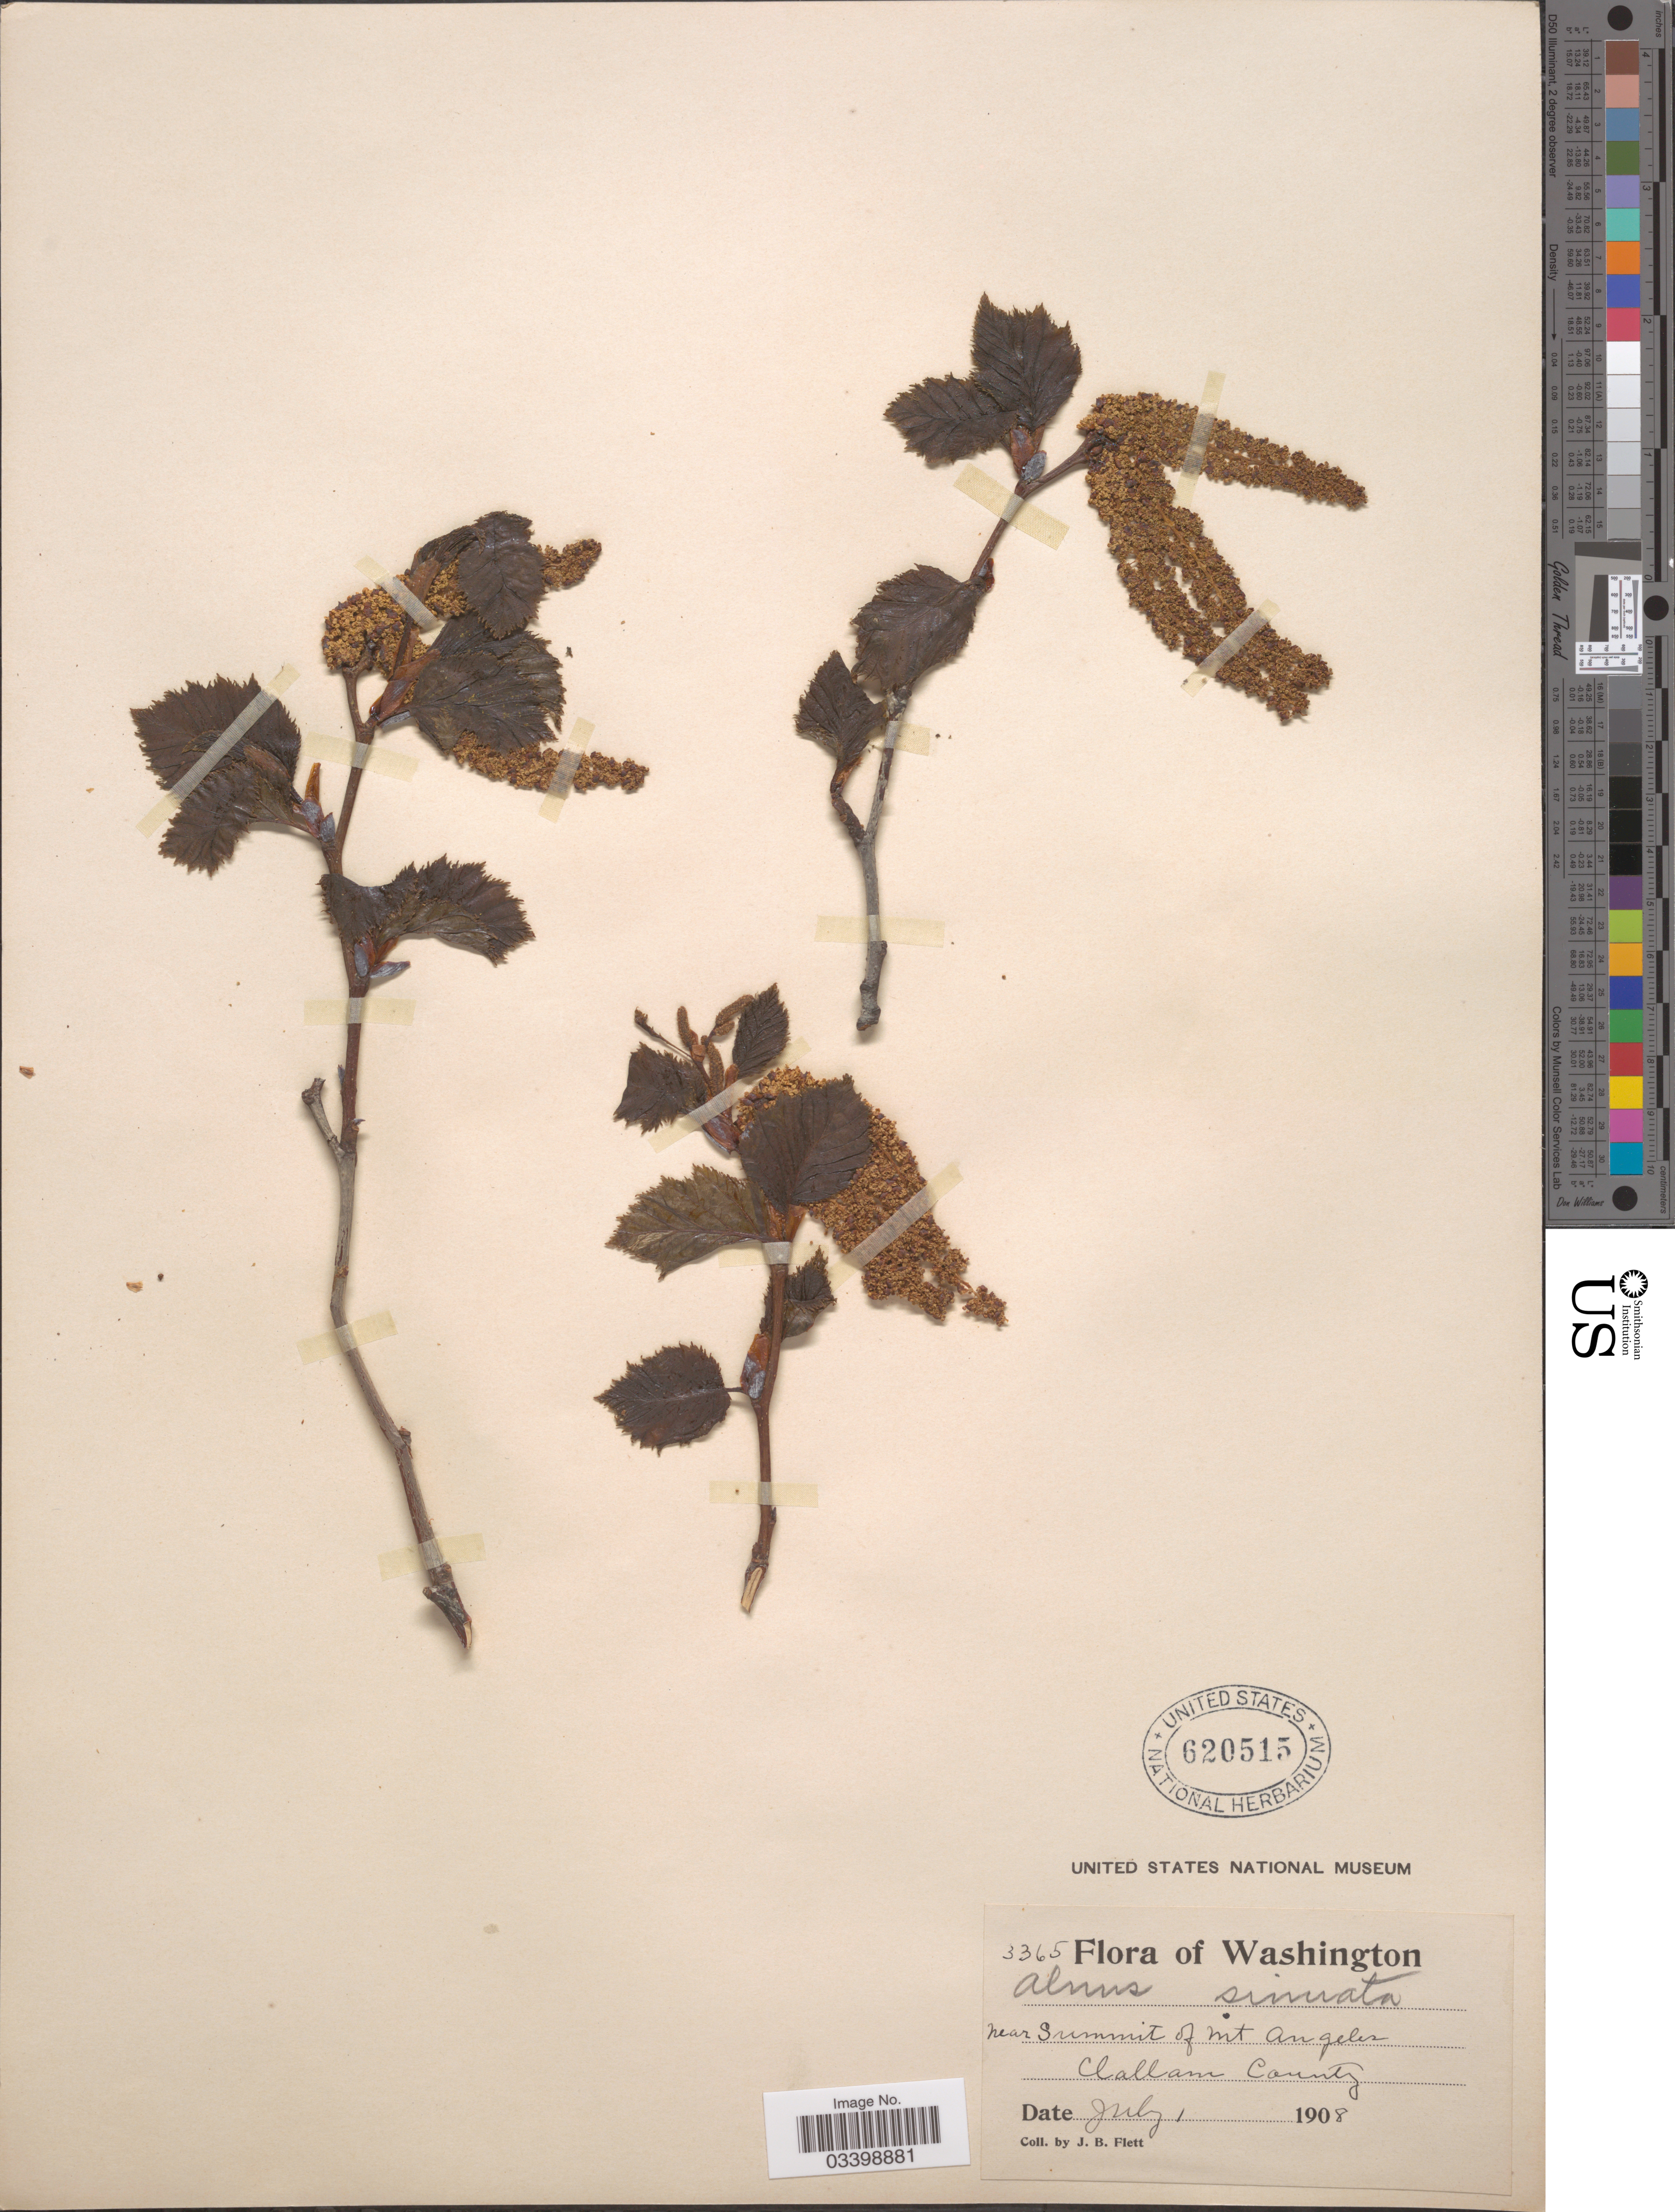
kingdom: Plantae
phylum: Tracheophyta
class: Magnoliopsida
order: Fagales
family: Betulaceae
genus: Alnus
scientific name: Alnus viridis subsp. sinuata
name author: Regel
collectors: J. Flett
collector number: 3365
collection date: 1908-07-01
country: United States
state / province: Washington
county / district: Clallam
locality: Near Summit of Mt Angeles Clallam County.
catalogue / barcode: US 620515